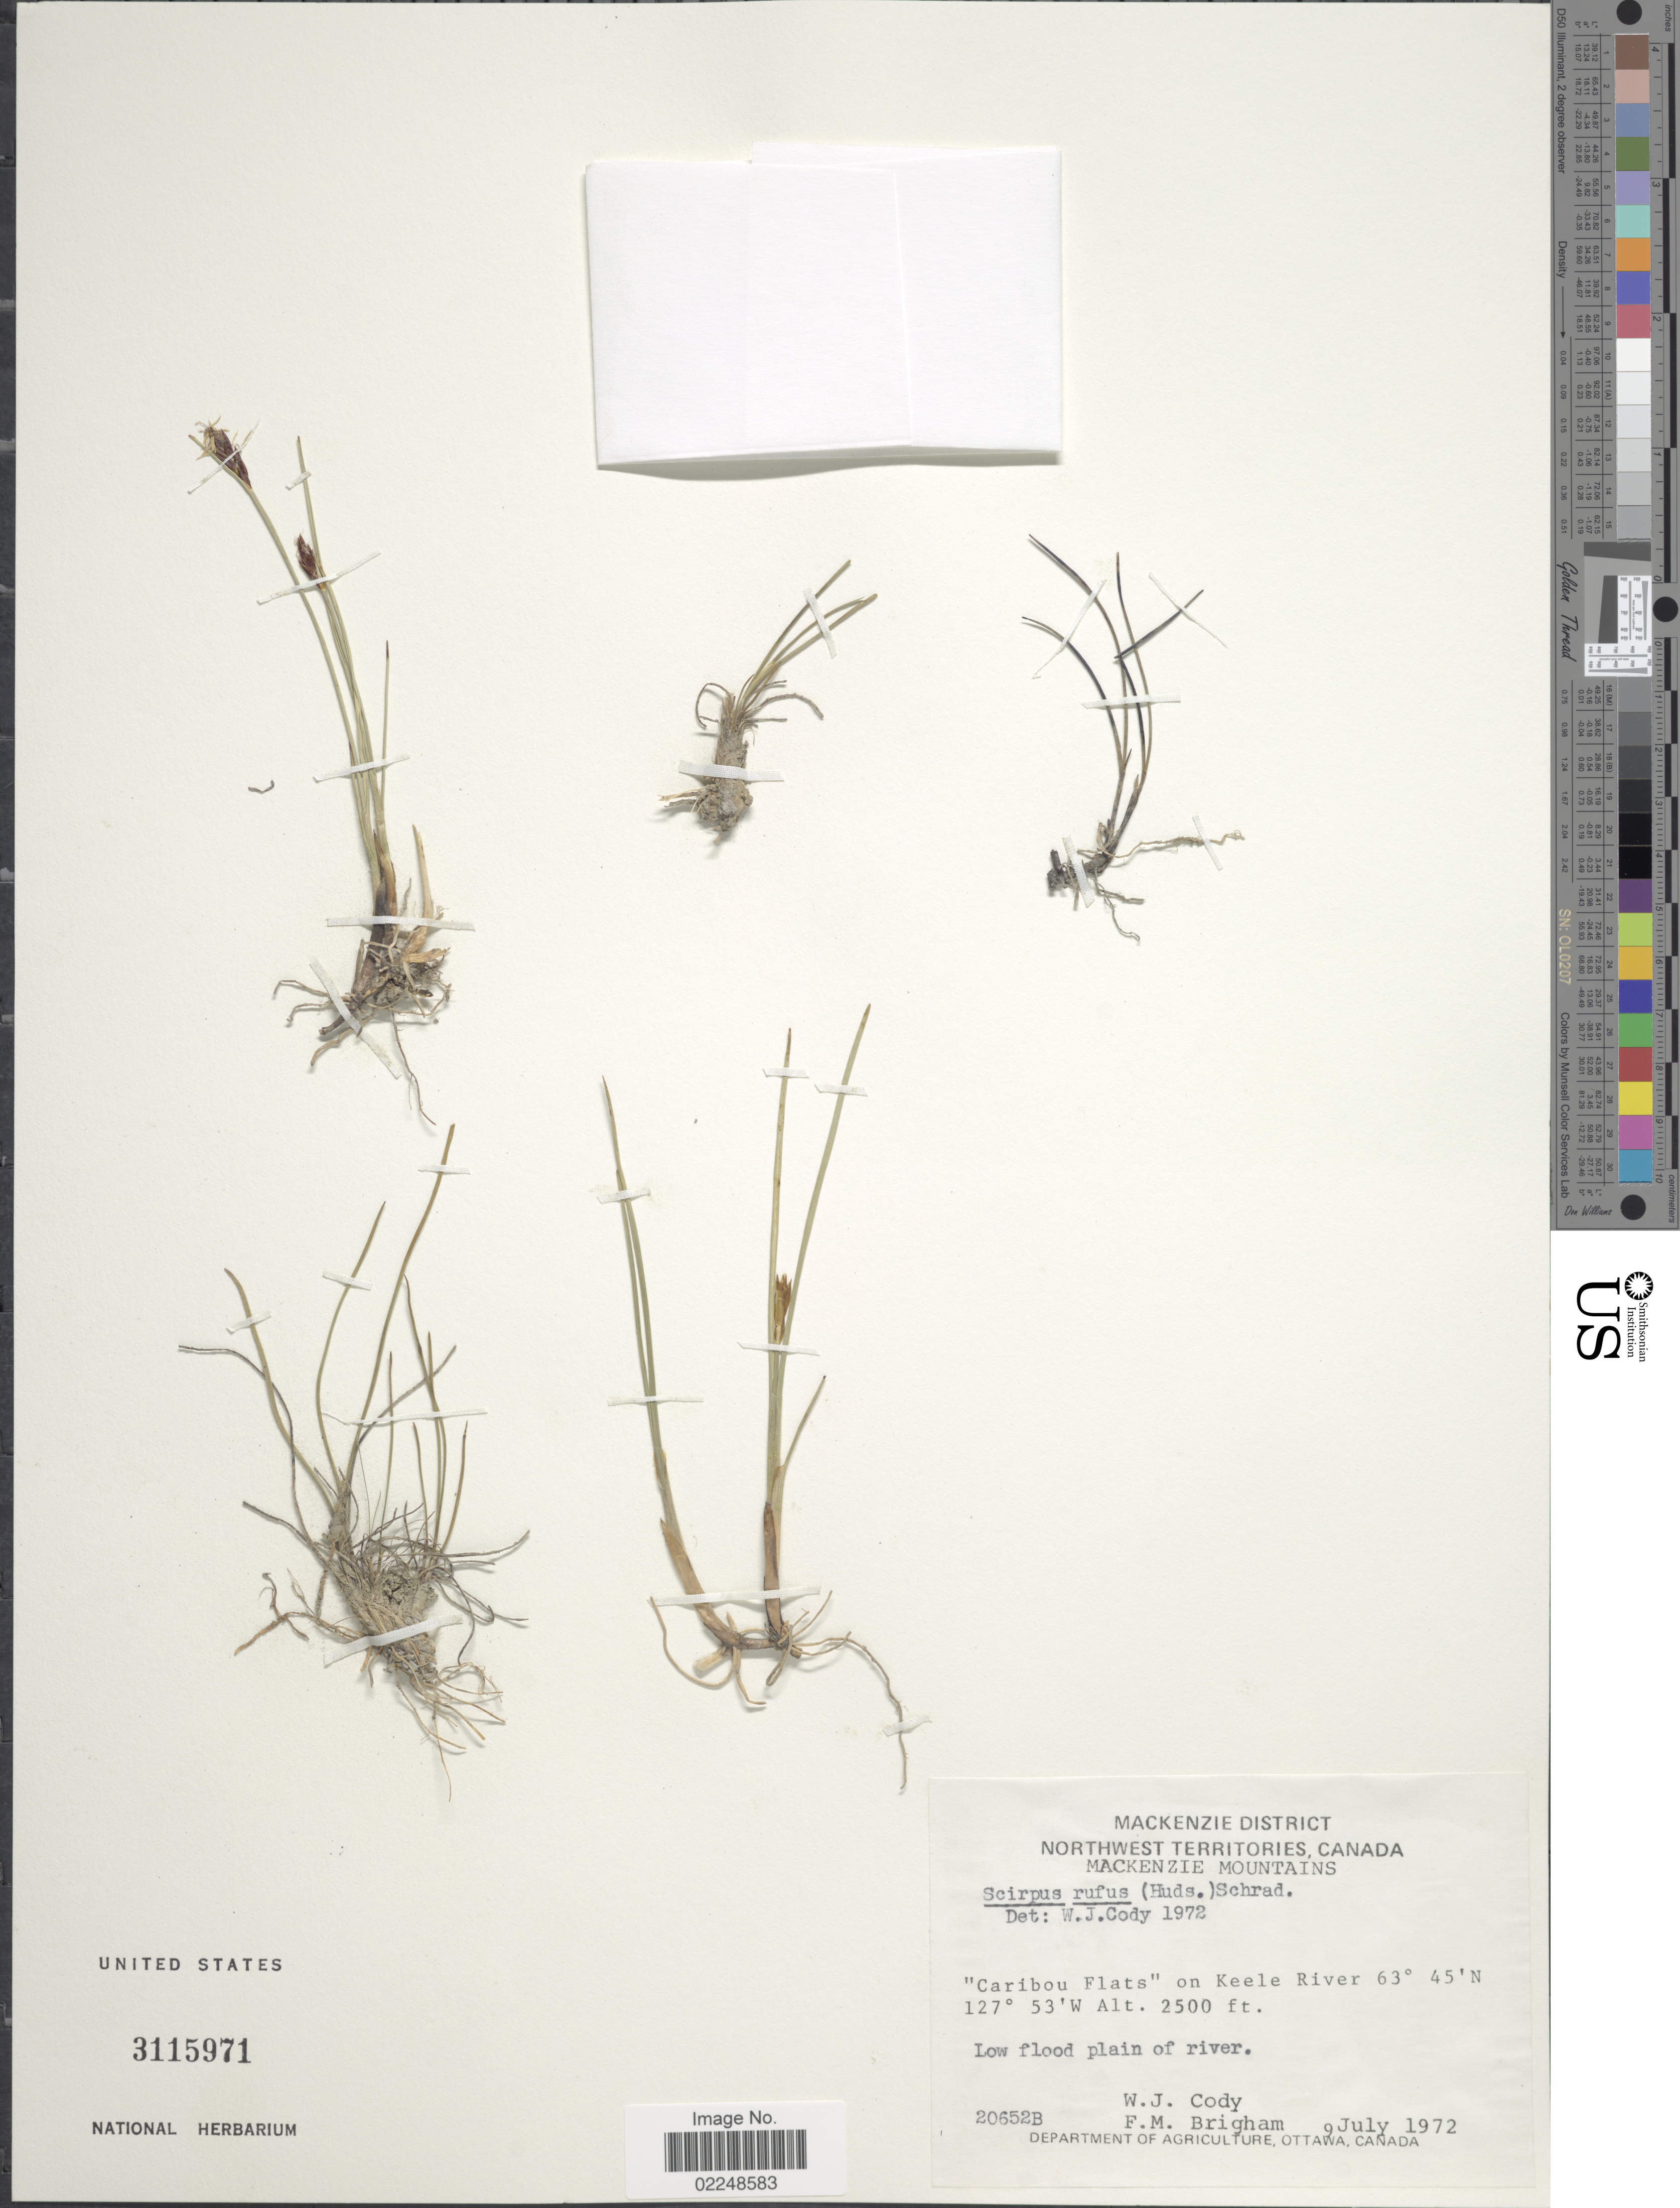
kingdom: Plantae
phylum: Tracheophyta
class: Liliopsida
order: Poales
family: Cyperaceae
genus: Blysmopsis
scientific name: Blysmopsis rufa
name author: (Huds.) Oteng-Yeb.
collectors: W. Cody & F. Brigham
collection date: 1972-07-09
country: Canada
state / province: Northwest Territories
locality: Mackenzie District, Mackenzie Mountains, "Caribou Flats" on Keele River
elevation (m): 762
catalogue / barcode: US 3115971